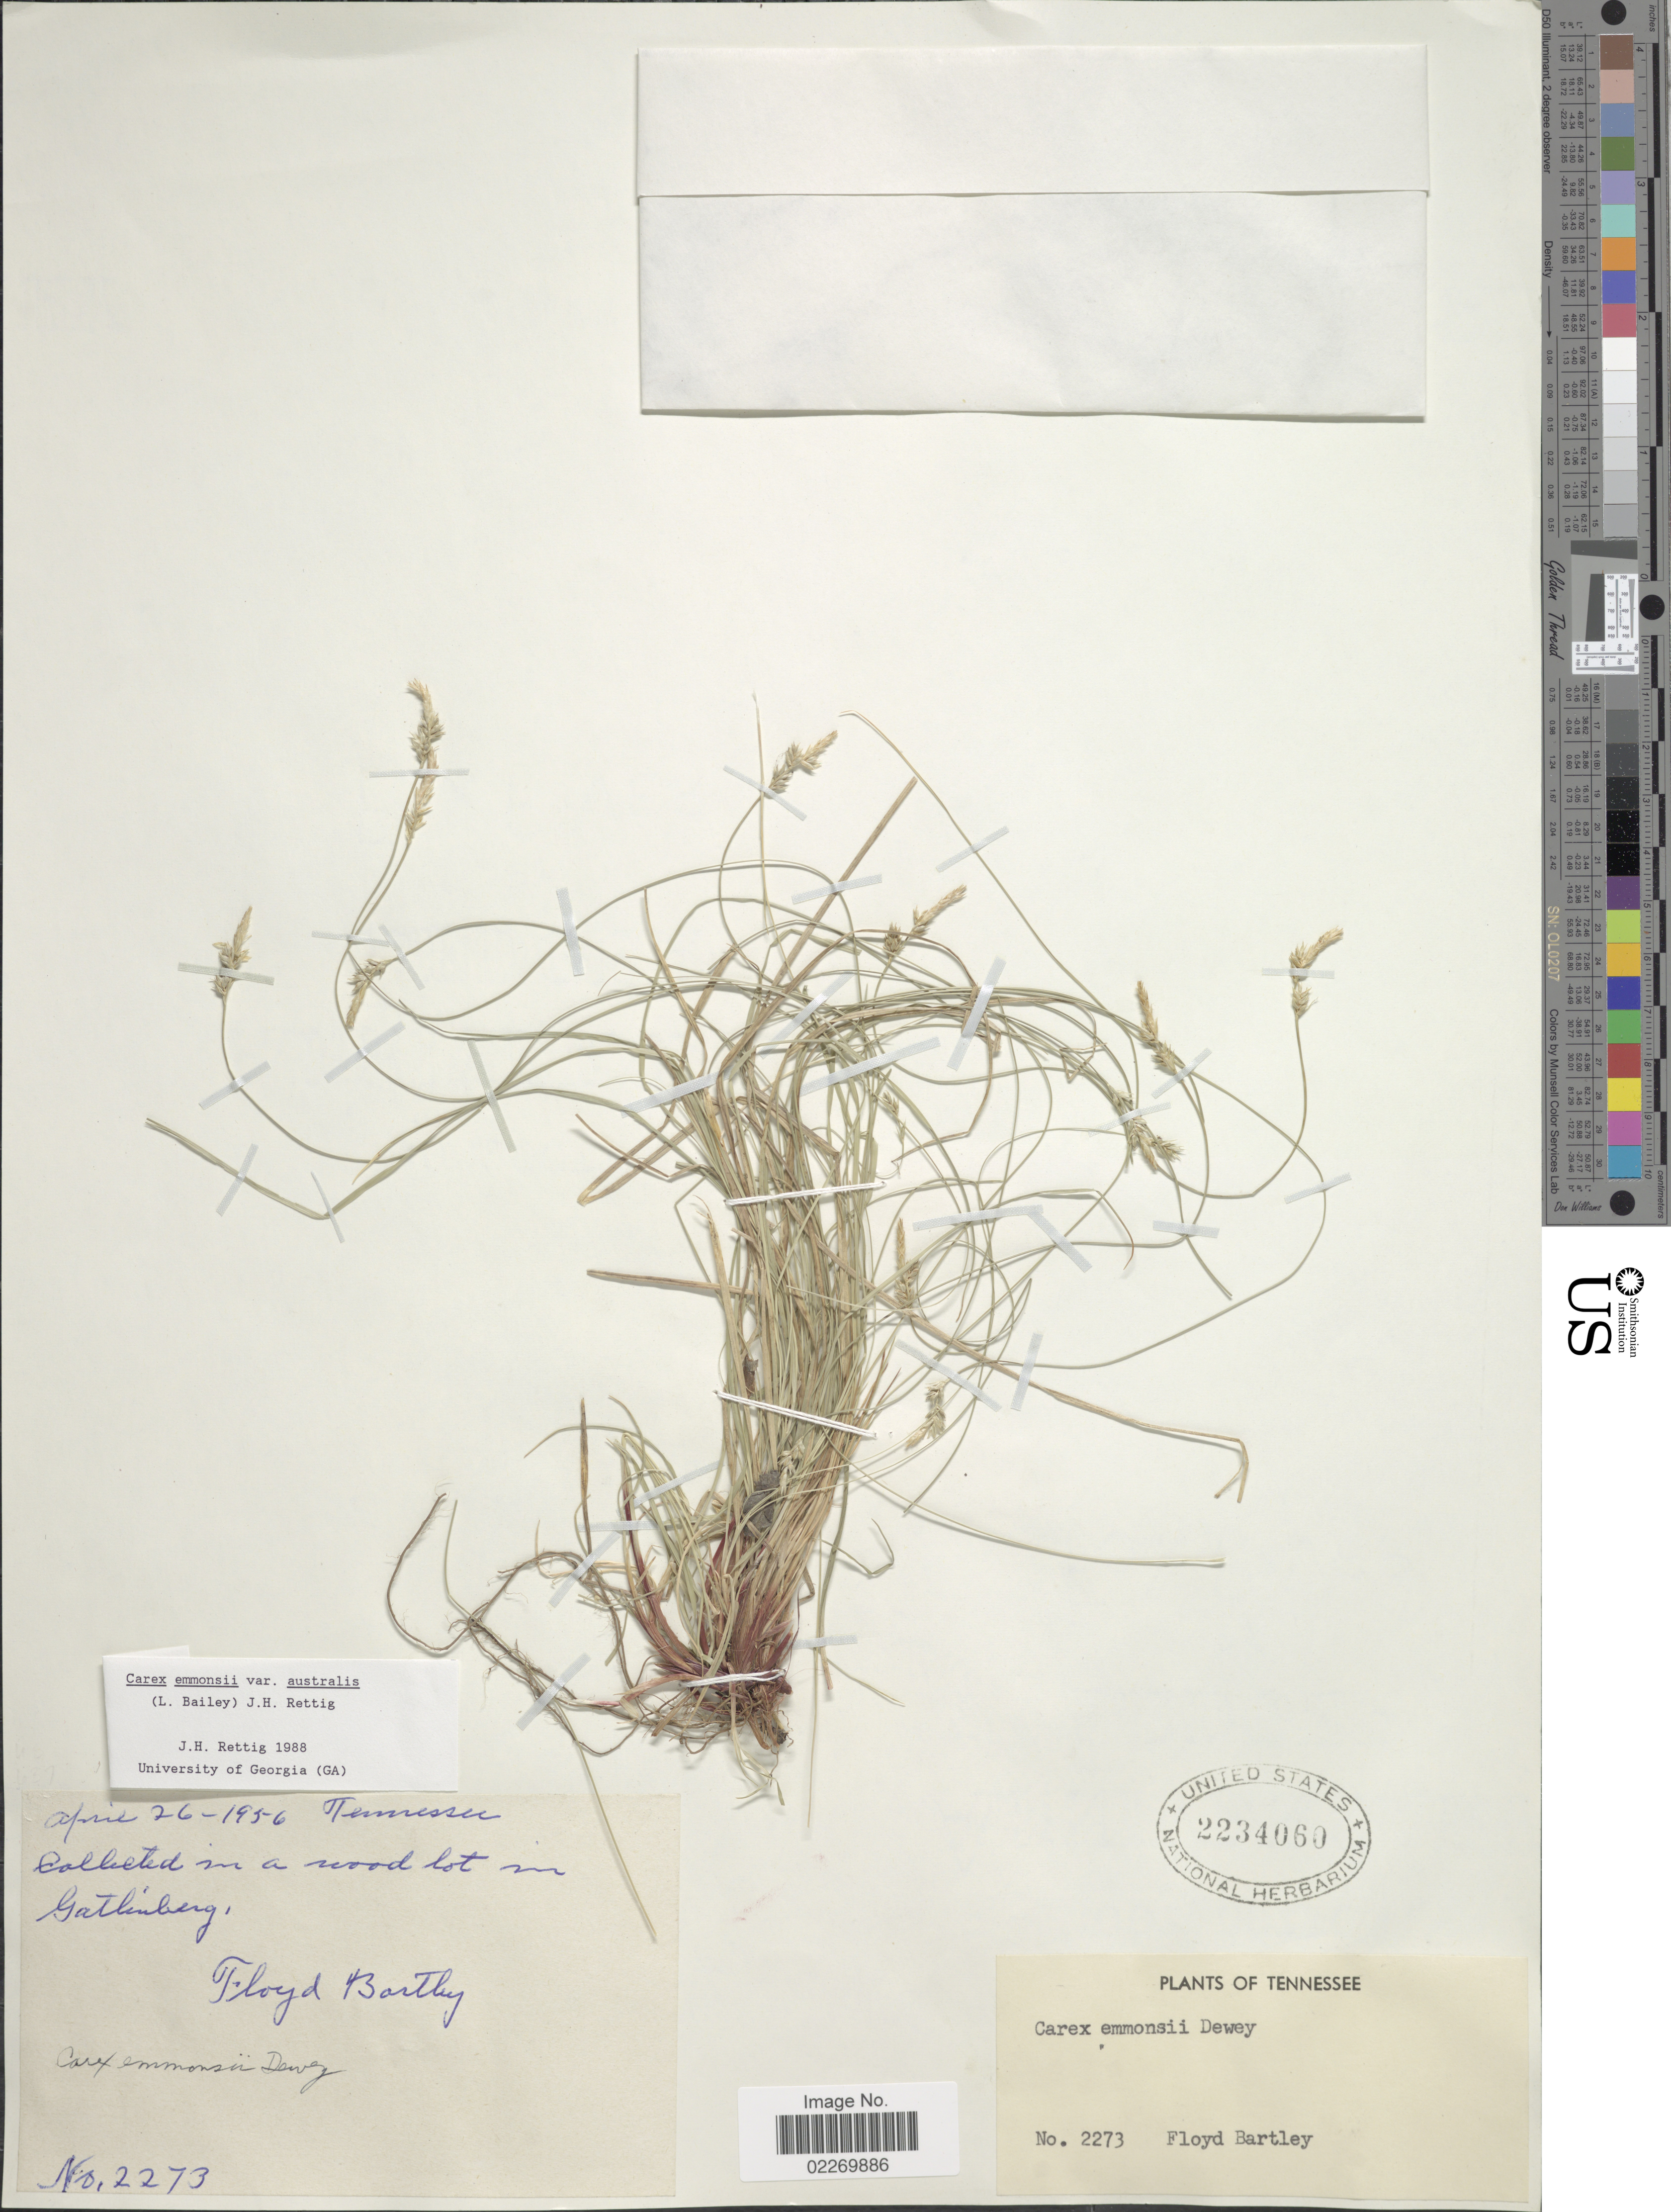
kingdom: Plantae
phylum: Tracheophyta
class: Liliopsida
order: Poales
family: Cyperaceae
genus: Carex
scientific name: Carex physorhyncha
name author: Liebm. ex Steud.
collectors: F. Bartley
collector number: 2273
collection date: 1956-04-26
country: United States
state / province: Tennessee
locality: In a wood lot in Gatlinberg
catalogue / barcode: US 2234060